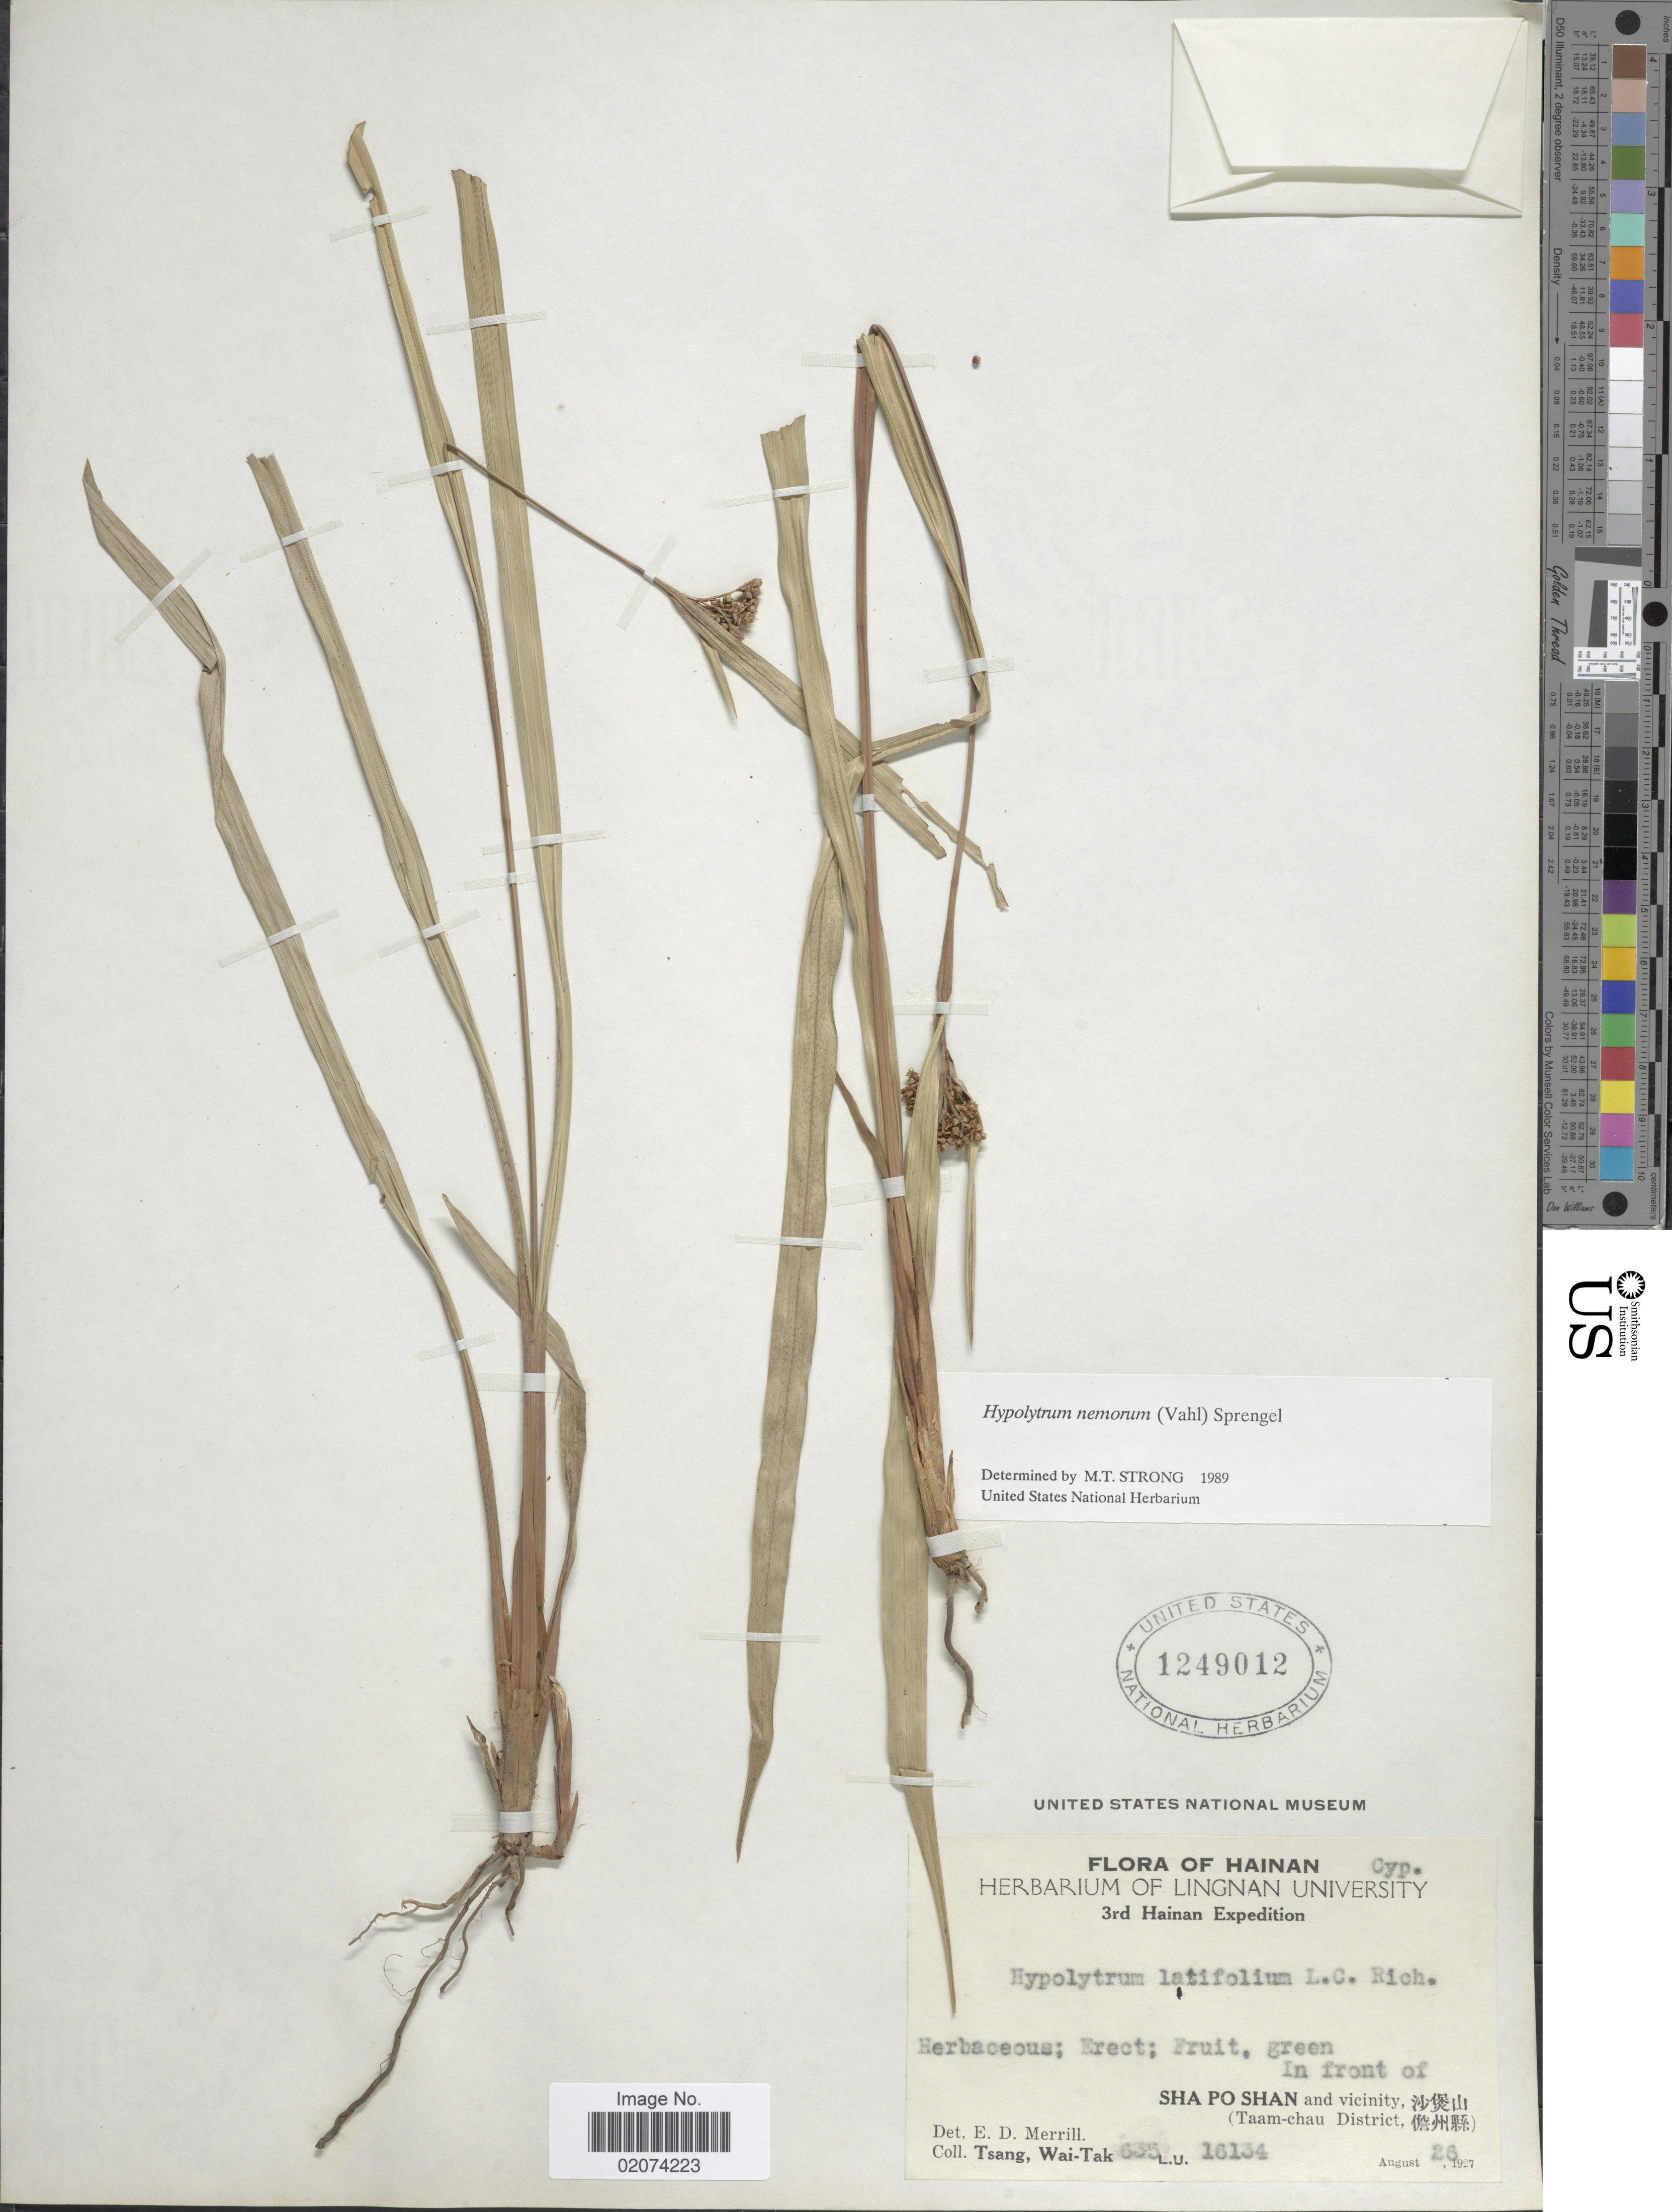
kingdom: Plantae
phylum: Tracheophyta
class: Liliopsida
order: Poales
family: Cyperaceae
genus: Hypolytrum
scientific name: Hypolytrum nemorum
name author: (Vahl) Spreng.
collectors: W. T. Tsang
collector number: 635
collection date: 1927-08-26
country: China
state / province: Hainan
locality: In front of Sha Po Shan and vicinity ( Taam- chau District)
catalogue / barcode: US 1249012